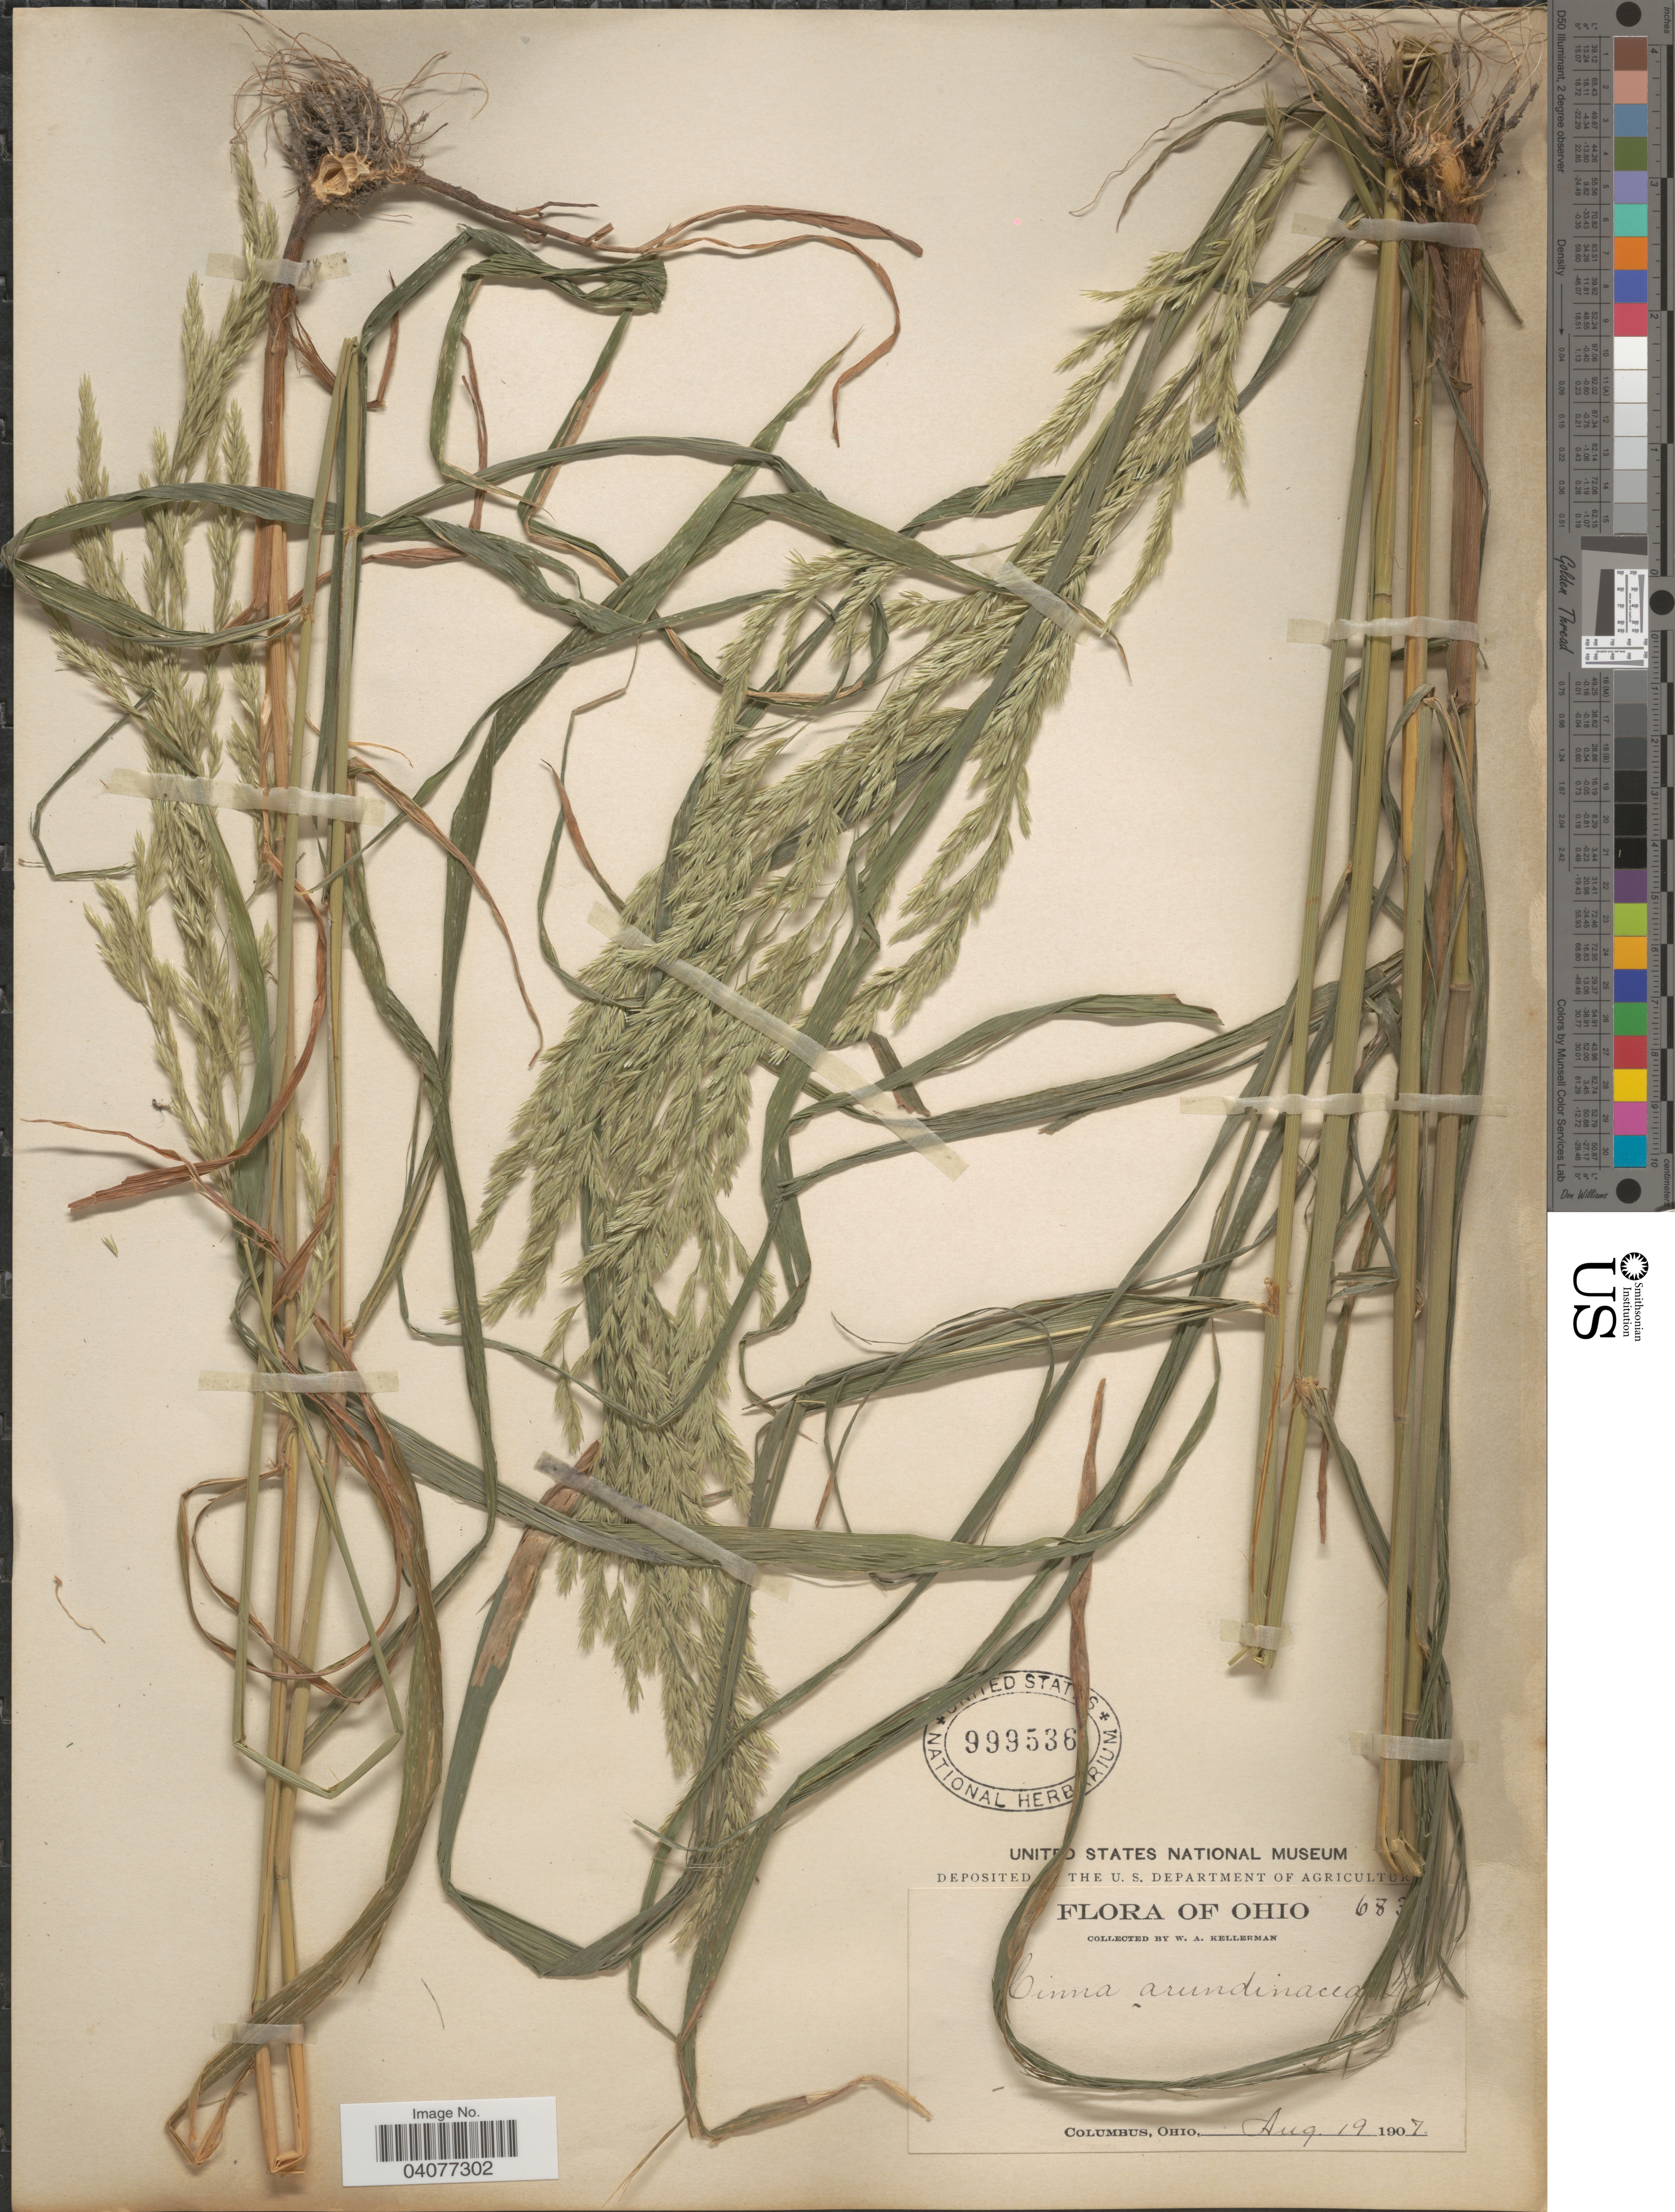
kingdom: Plantae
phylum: Tracheophyta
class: Liliopsida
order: Poales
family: Poaceae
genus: Cinna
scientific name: Cinna arundinacea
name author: L.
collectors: W. Kellerman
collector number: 683!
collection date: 1907-08-19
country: United States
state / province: Ohio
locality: Columbus.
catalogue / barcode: US 999536